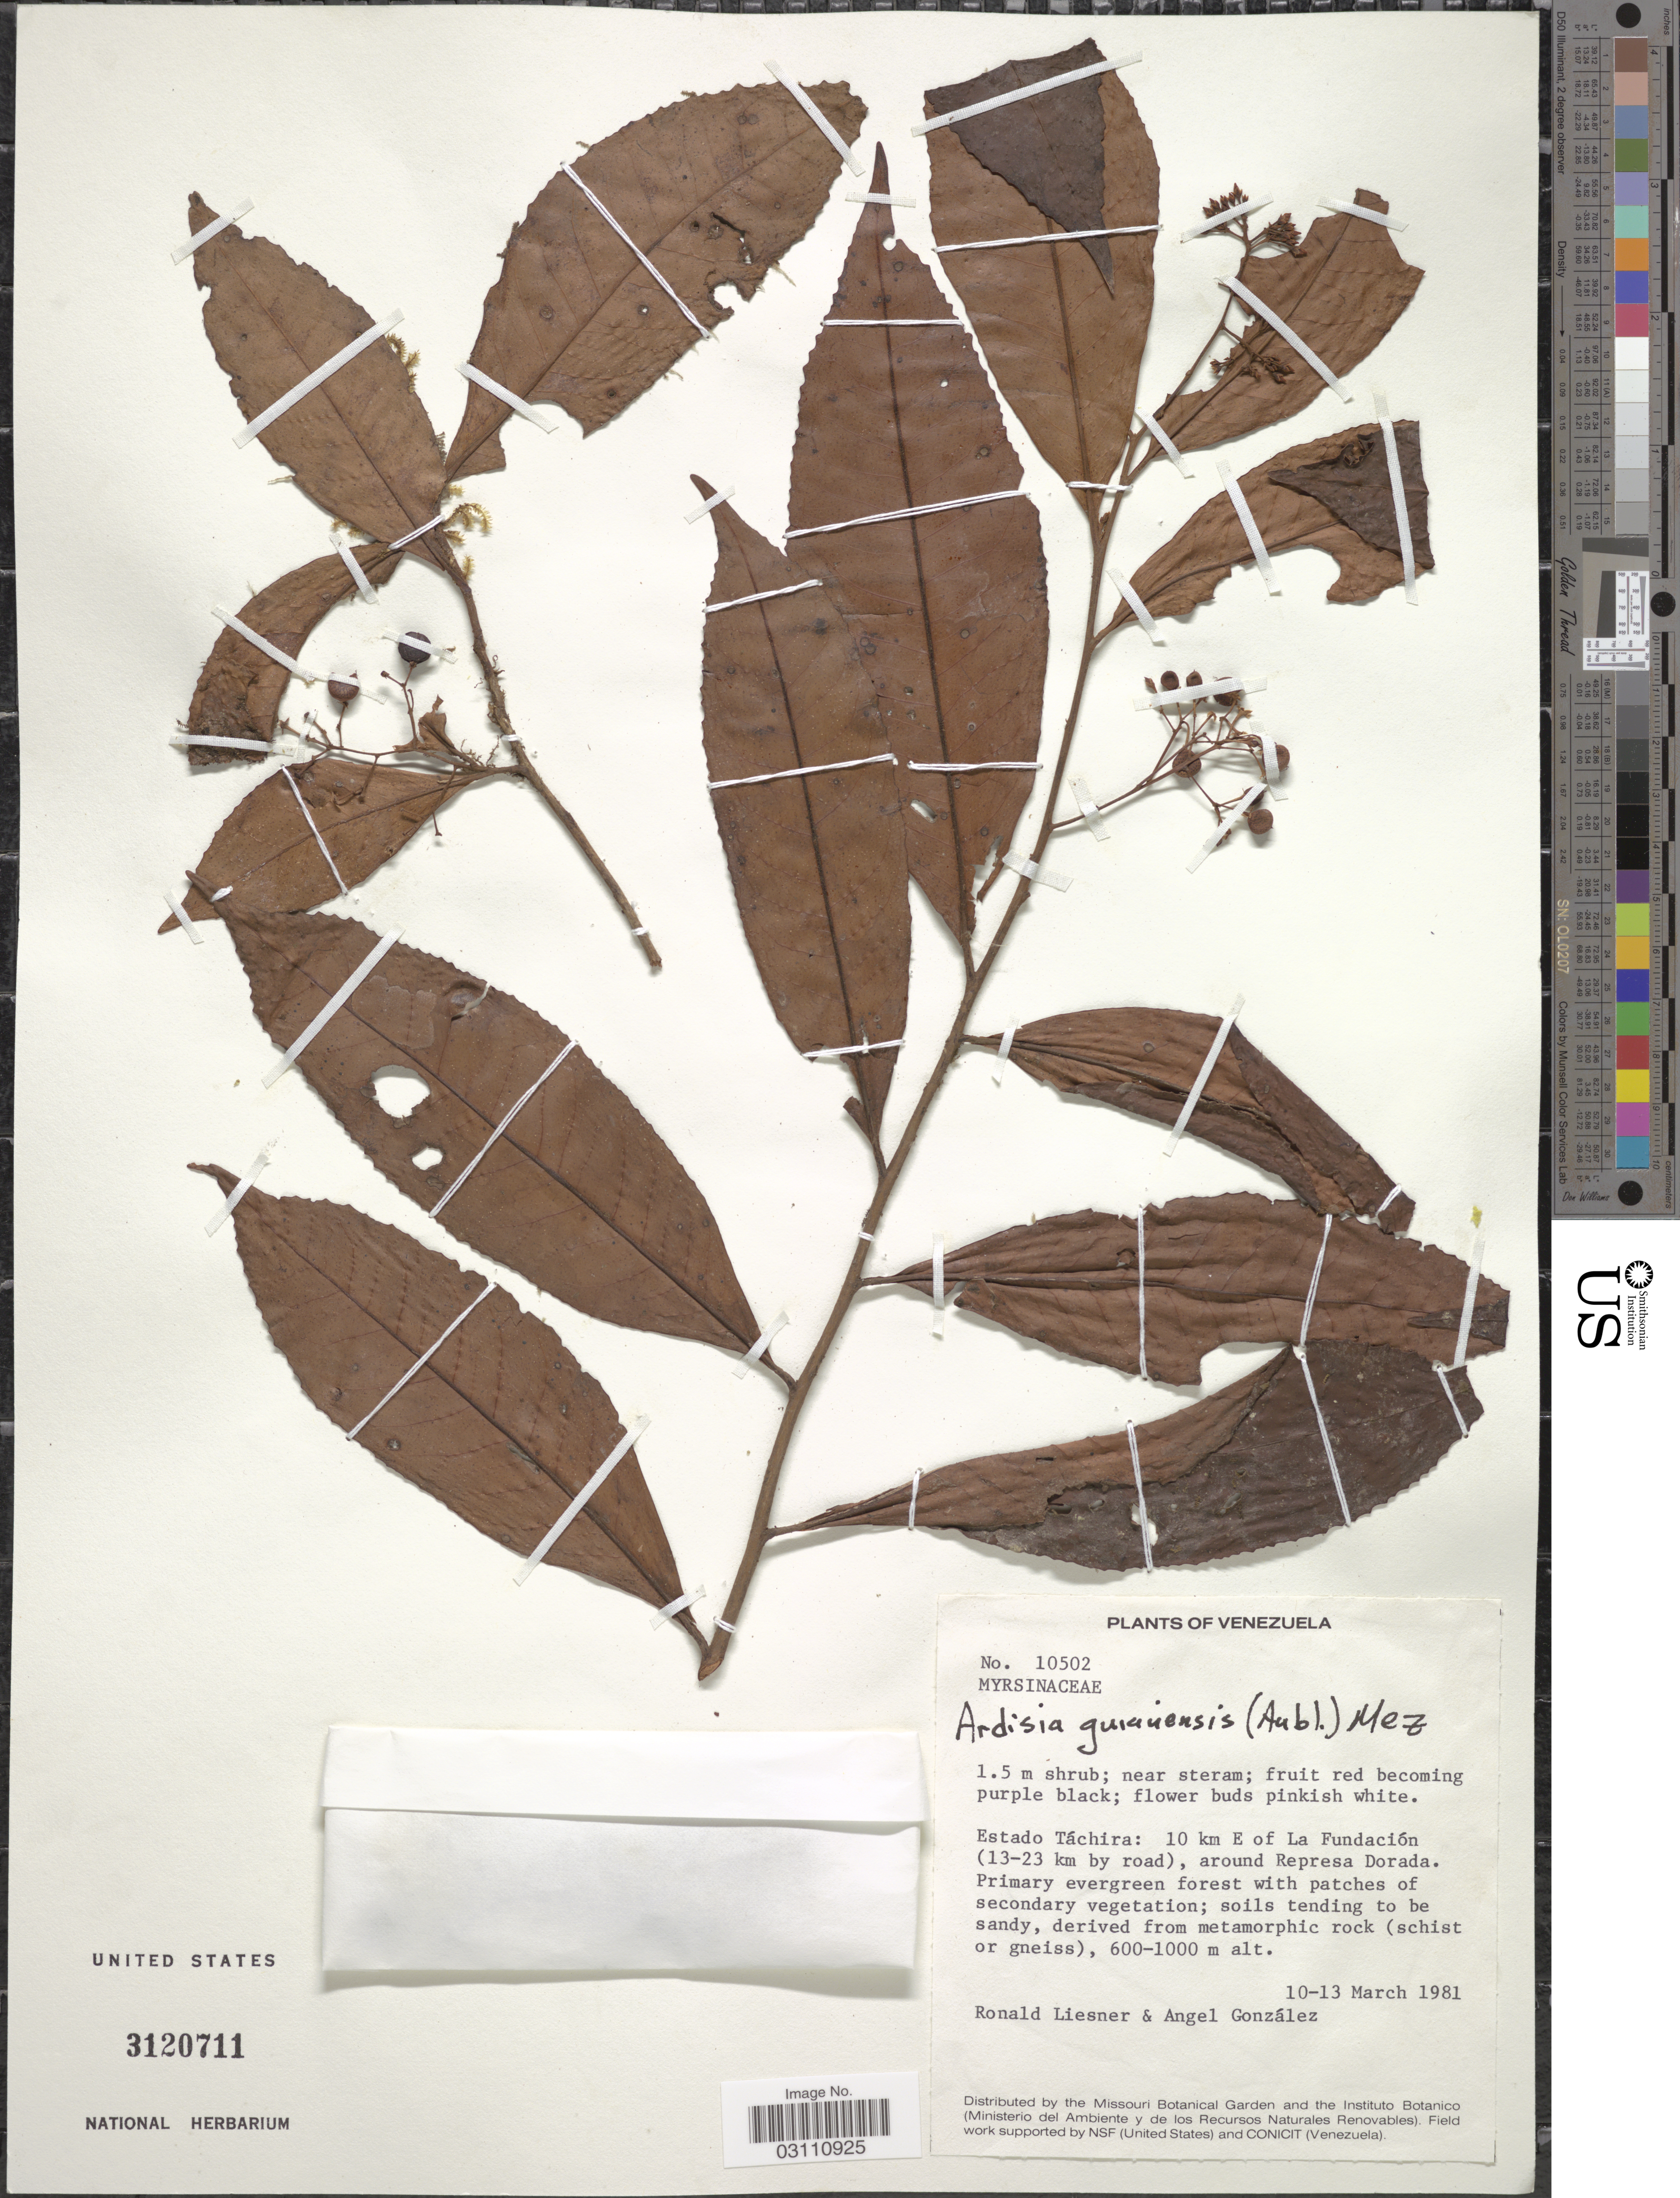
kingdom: Plantae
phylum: Tracheophyta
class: Magnoliopsida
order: Ericales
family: Primulaceae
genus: Ardisia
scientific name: Ardisia guianensis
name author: (Aubl.) Mez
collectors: R. L. Liesner & A. C. González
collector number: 10502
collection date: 1981-03-10/1981-03-13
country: Venezuela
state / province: Tachira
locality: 10 km E of La Fundación (13-23 km by road), around Represa Dorada.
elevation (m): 600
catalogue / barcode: US 3120711